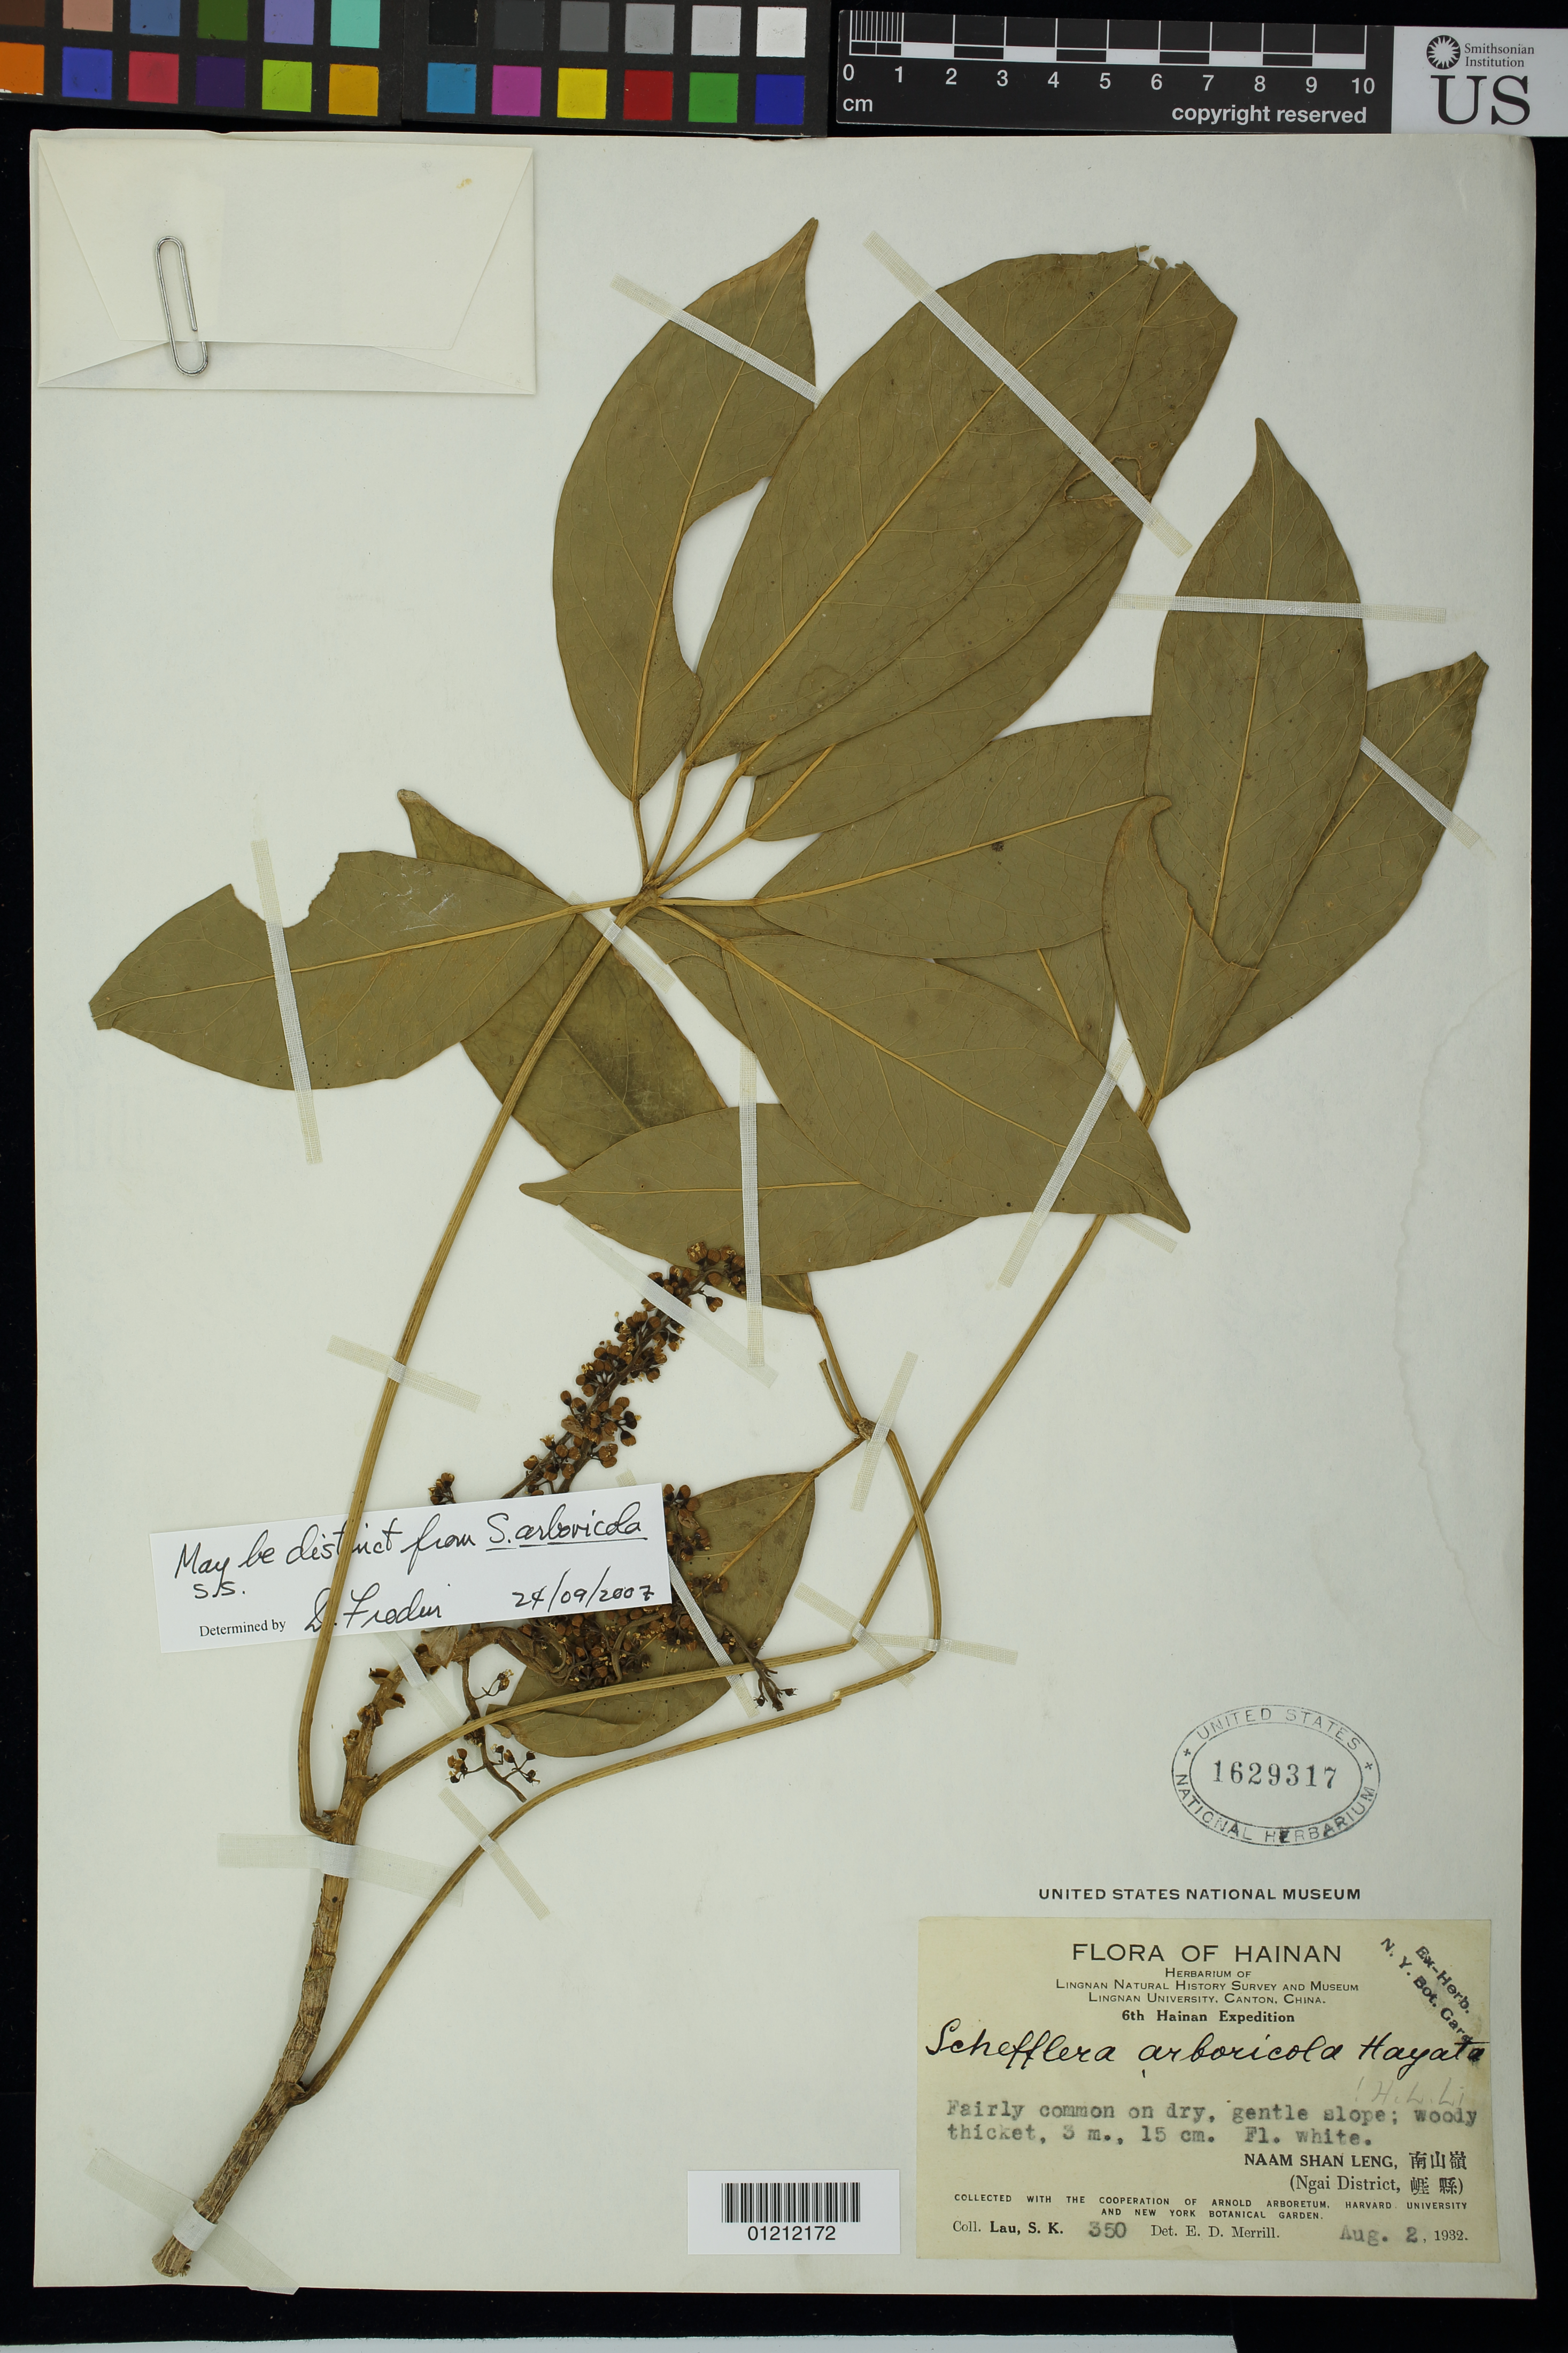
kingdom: Plantae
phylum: Tracheophyta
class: Magnoliopsida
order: Apiales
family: Araliaceae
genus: Schefflera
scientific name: Schefflera arboricola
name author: Hayata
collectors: S. K. Lau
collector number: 350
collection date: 1932-08-02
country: China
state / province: Hainan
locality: Nam Shan Leng (Ngai District). Gentle slope.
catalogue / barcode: US 1629317